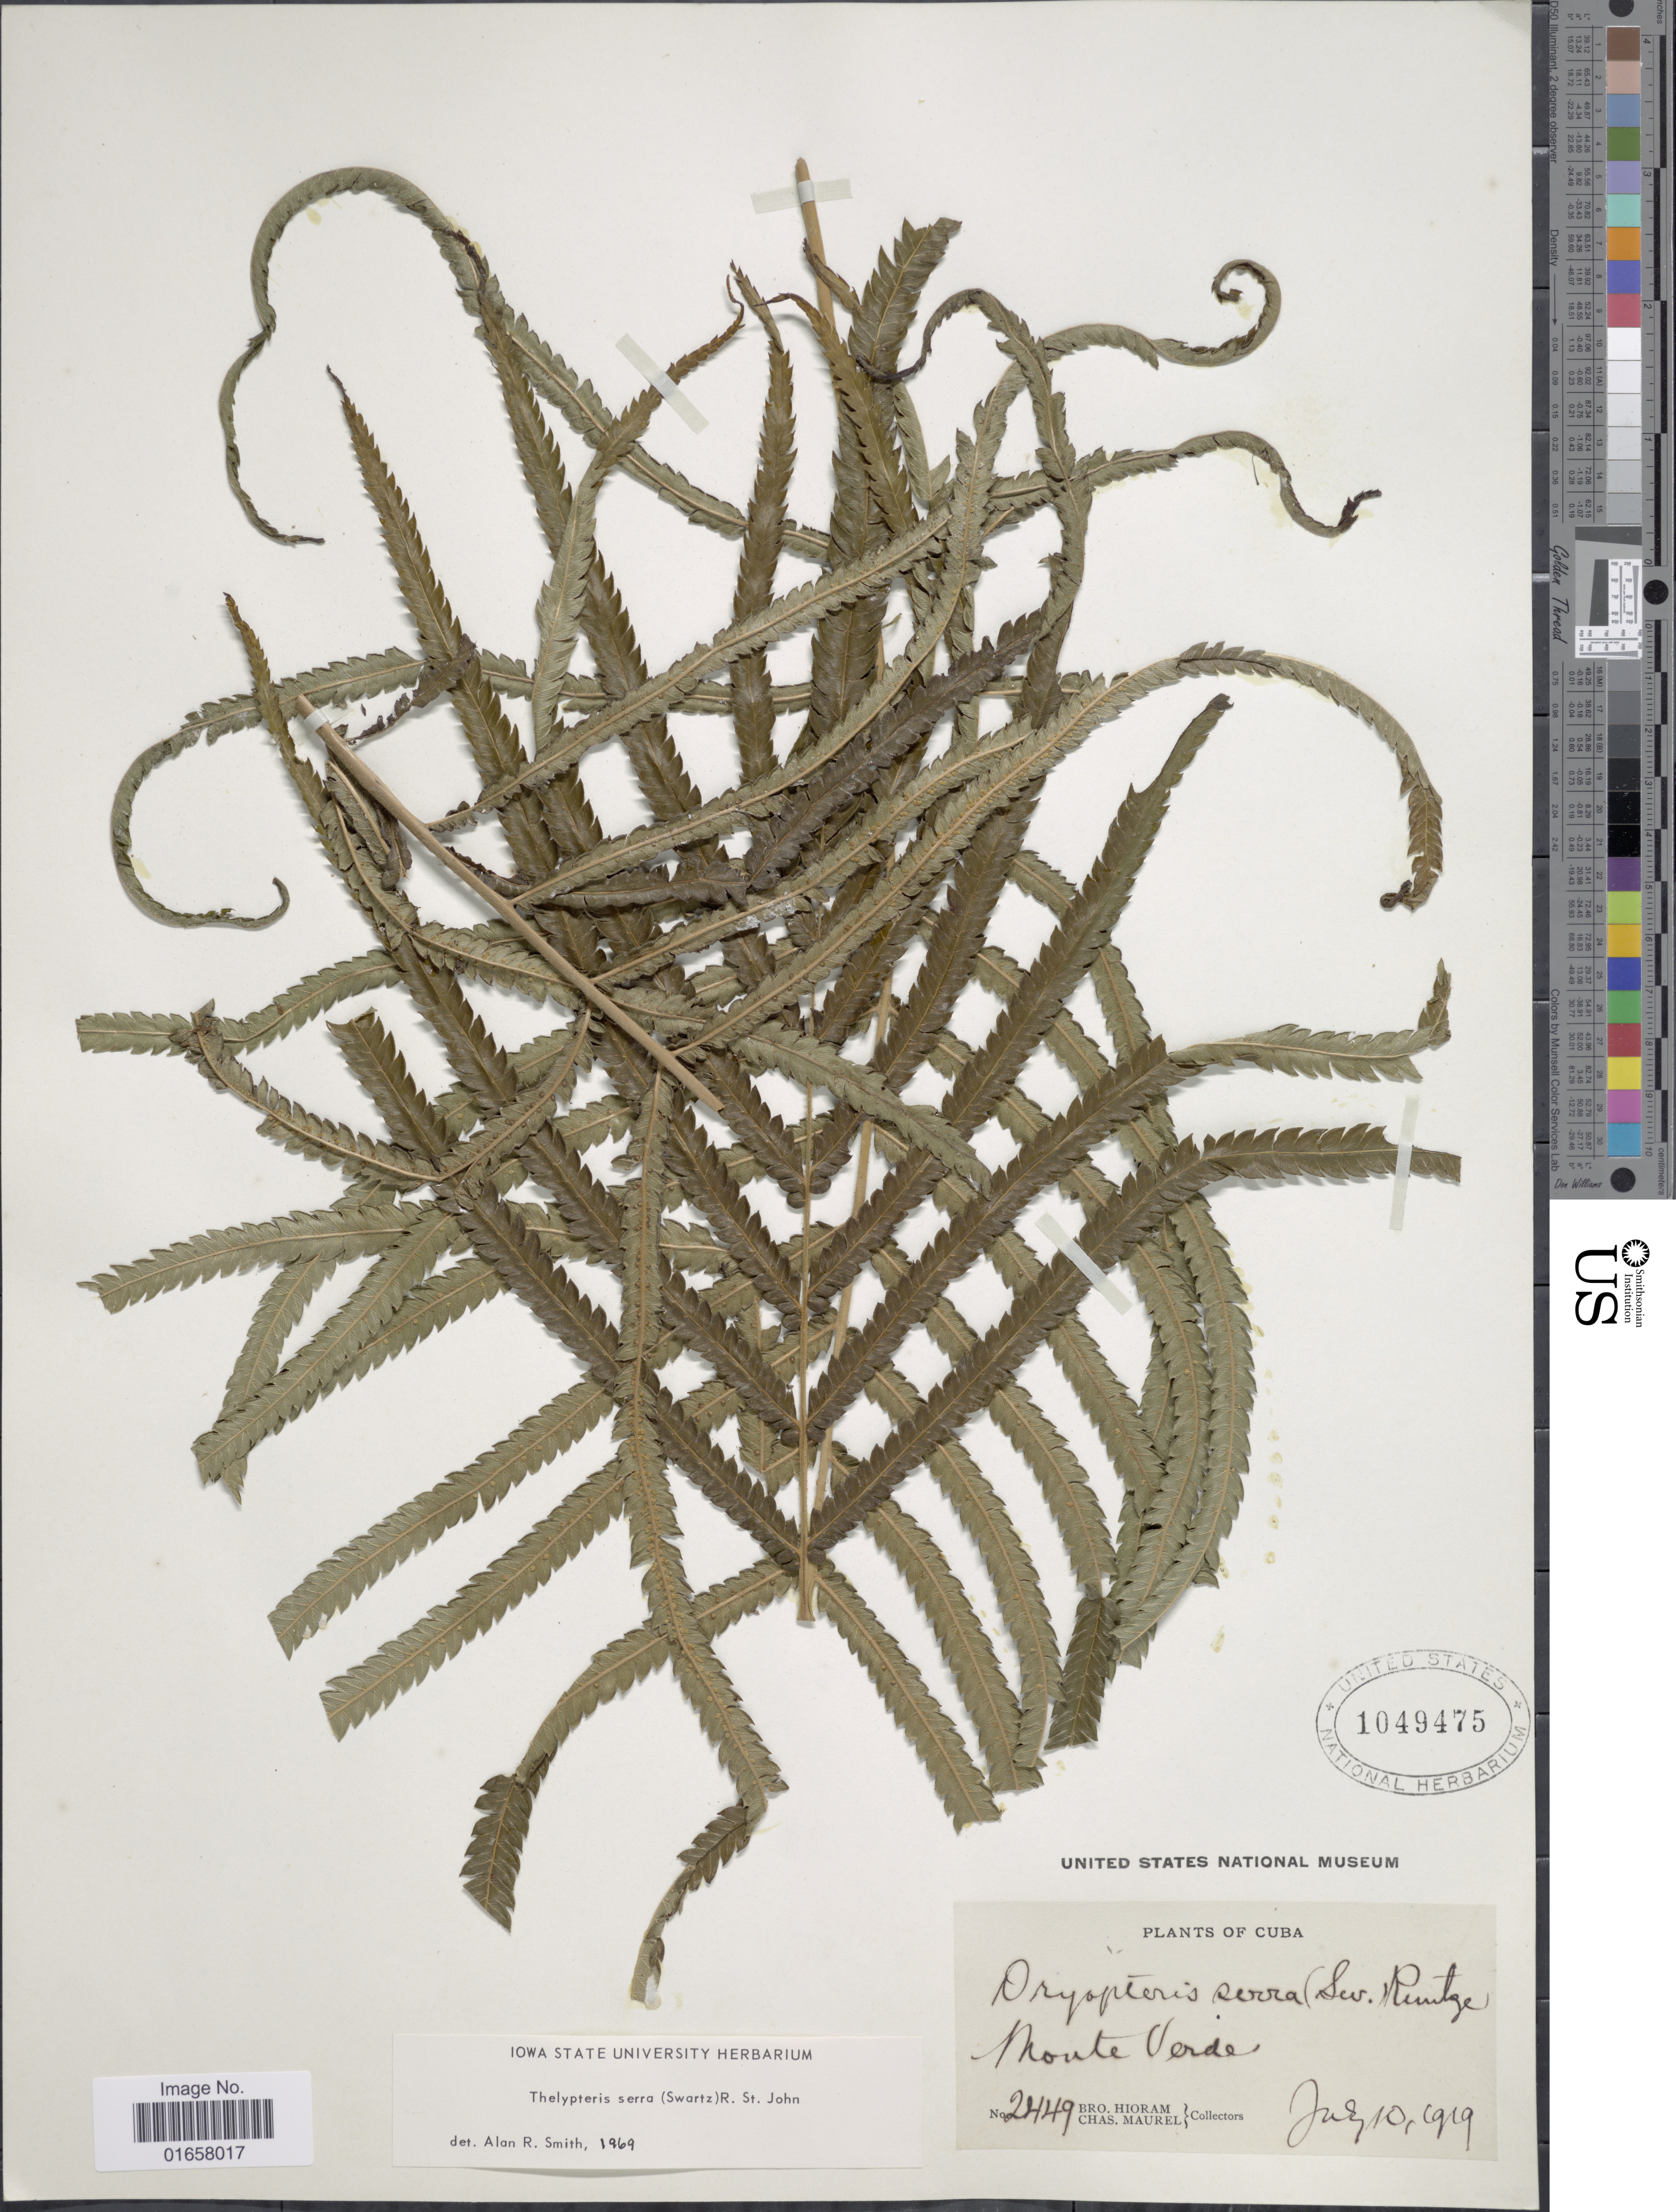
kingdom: Plantae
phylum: Tracheophyta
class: Polypodiopsida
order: Polypodiales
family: Thelypteridaceae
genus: Christella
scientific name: Christella serra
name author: (Sw.) Holttum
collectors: Bro. Hioram & C. Maurel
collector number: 2449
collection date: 1919-07-10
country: Cuba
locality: Cuba, Moute Verde.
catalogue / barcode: US 1049475